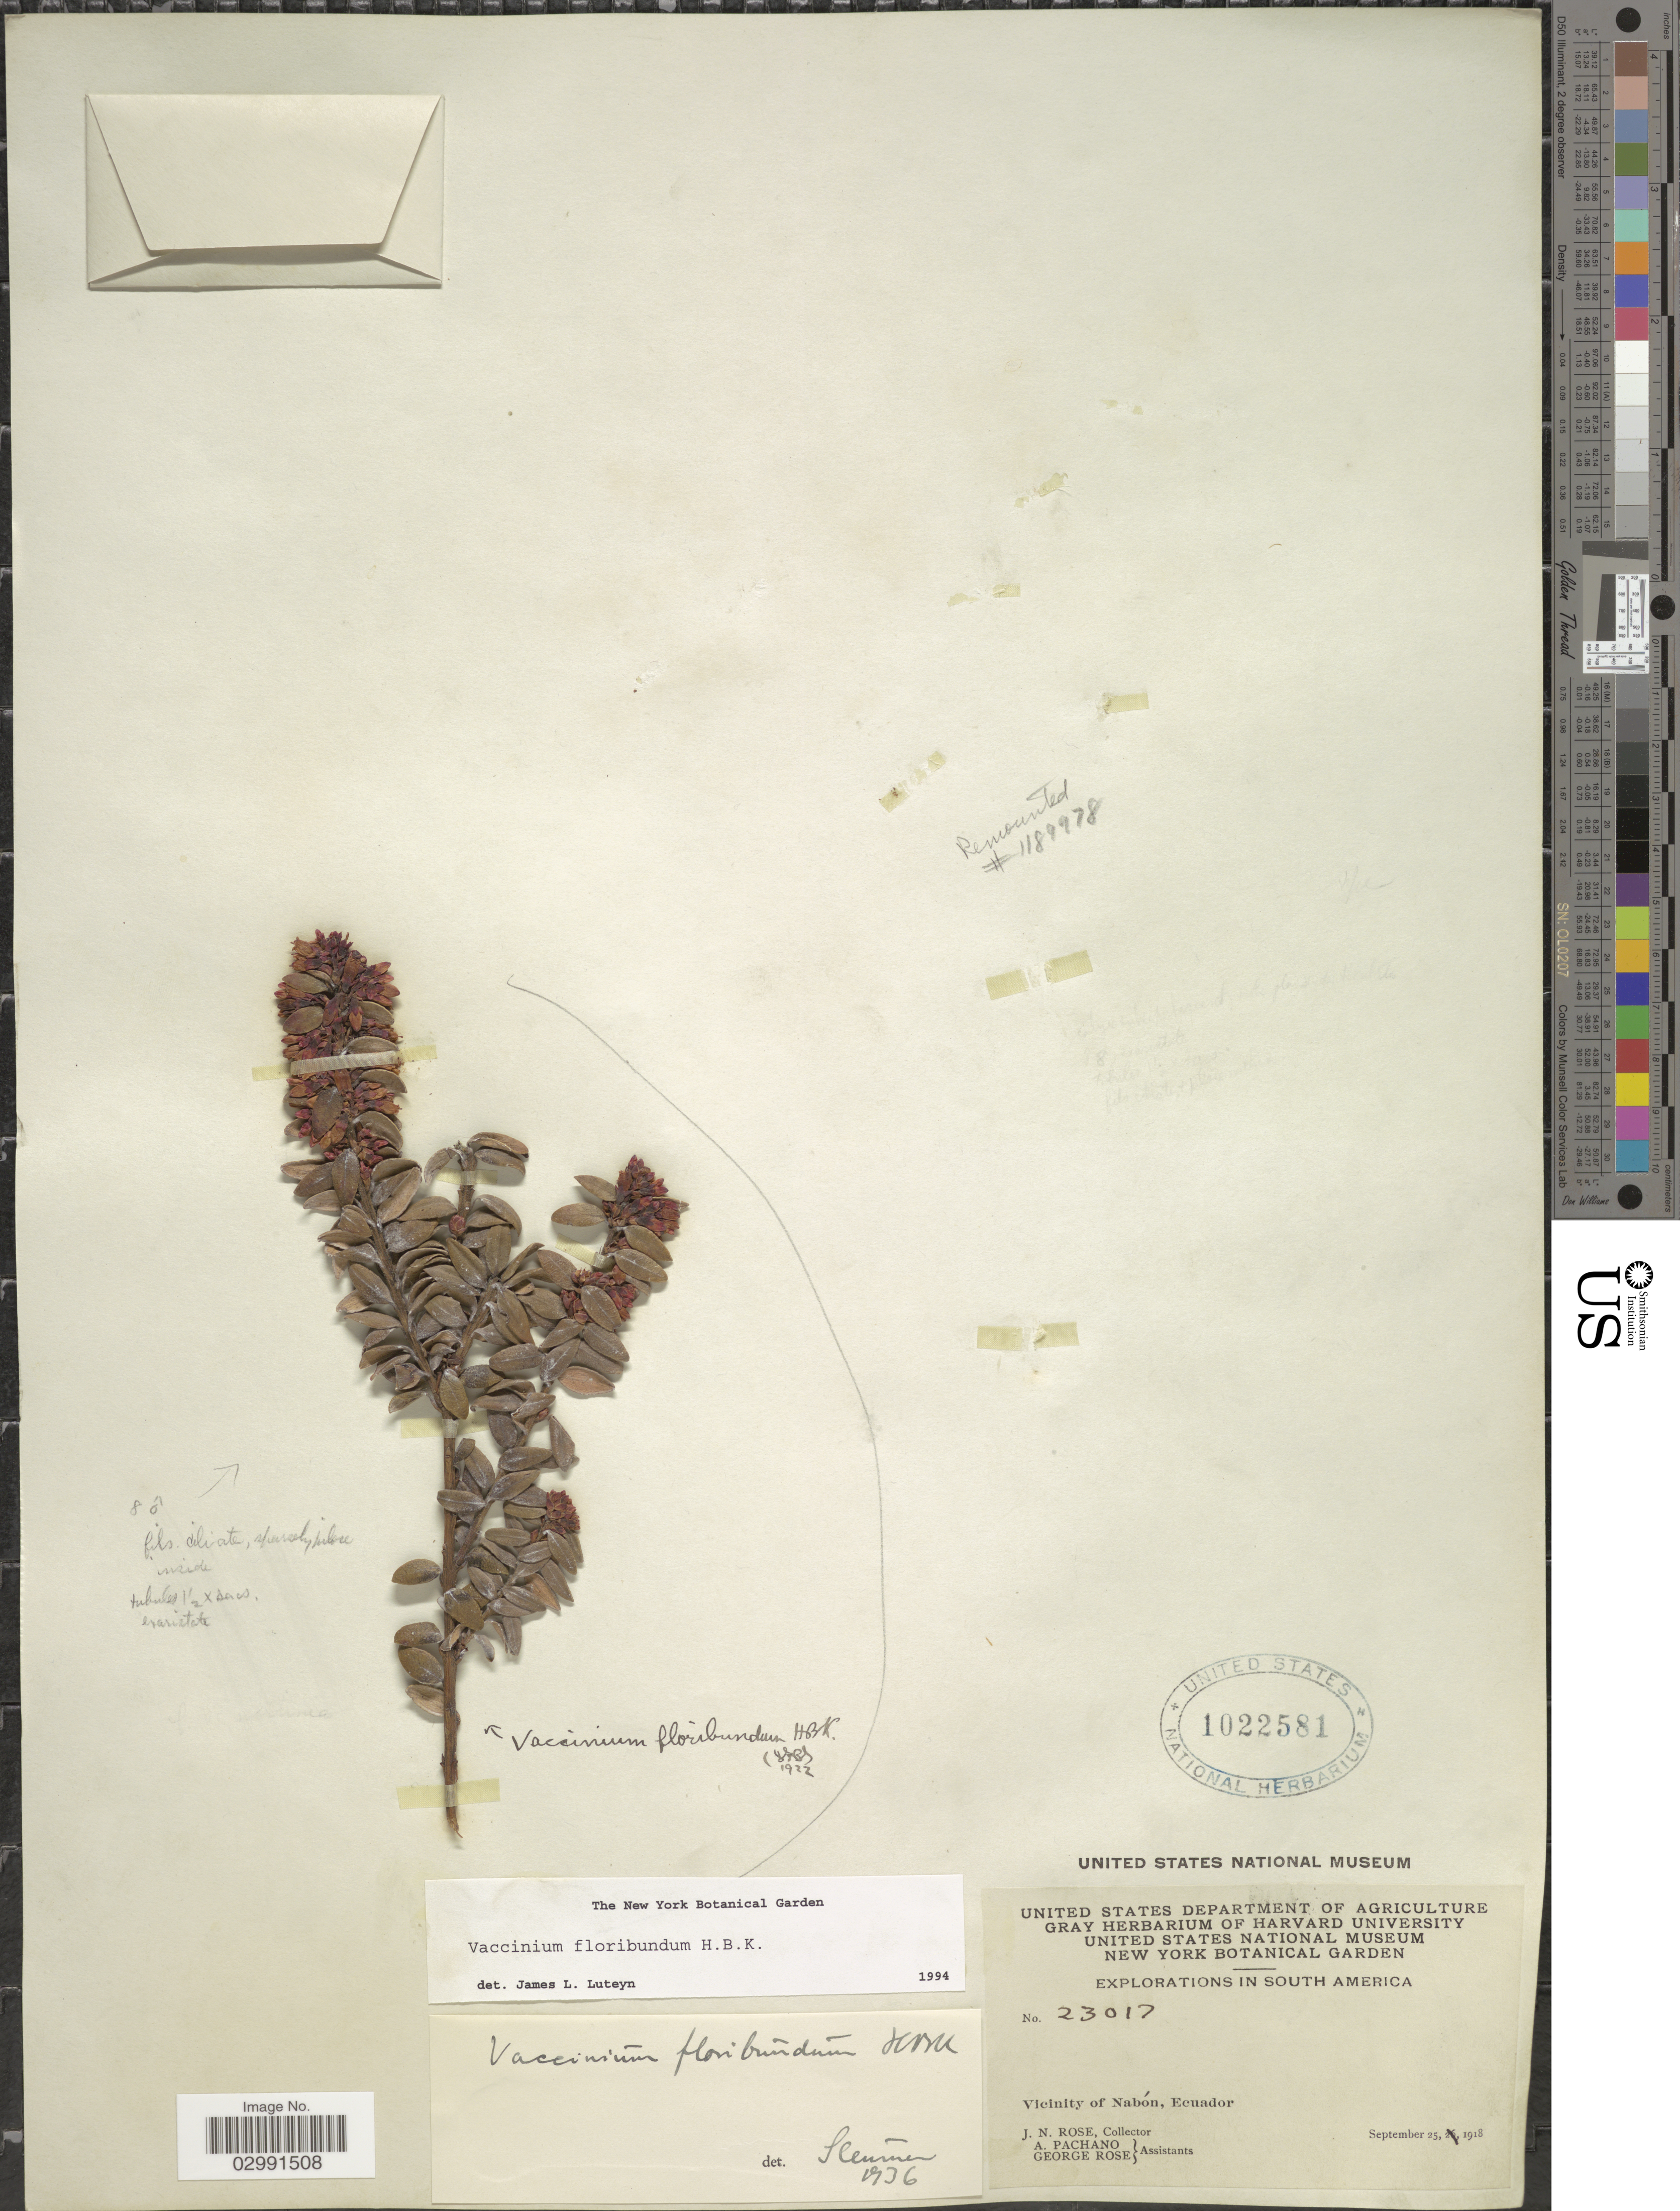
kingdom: Plantae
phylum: Tracheophyta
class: Magnoliopsida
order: Ericales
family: Ericaceae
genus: Vaccinium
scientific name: Vaccinium floribundum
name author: Kunth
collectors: J. N. Rose, A. Pachano & G. Rose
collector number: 23017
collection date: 1918-09-25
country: Ecuador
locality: Vicinity of Nabón.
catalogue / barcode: US 1022581